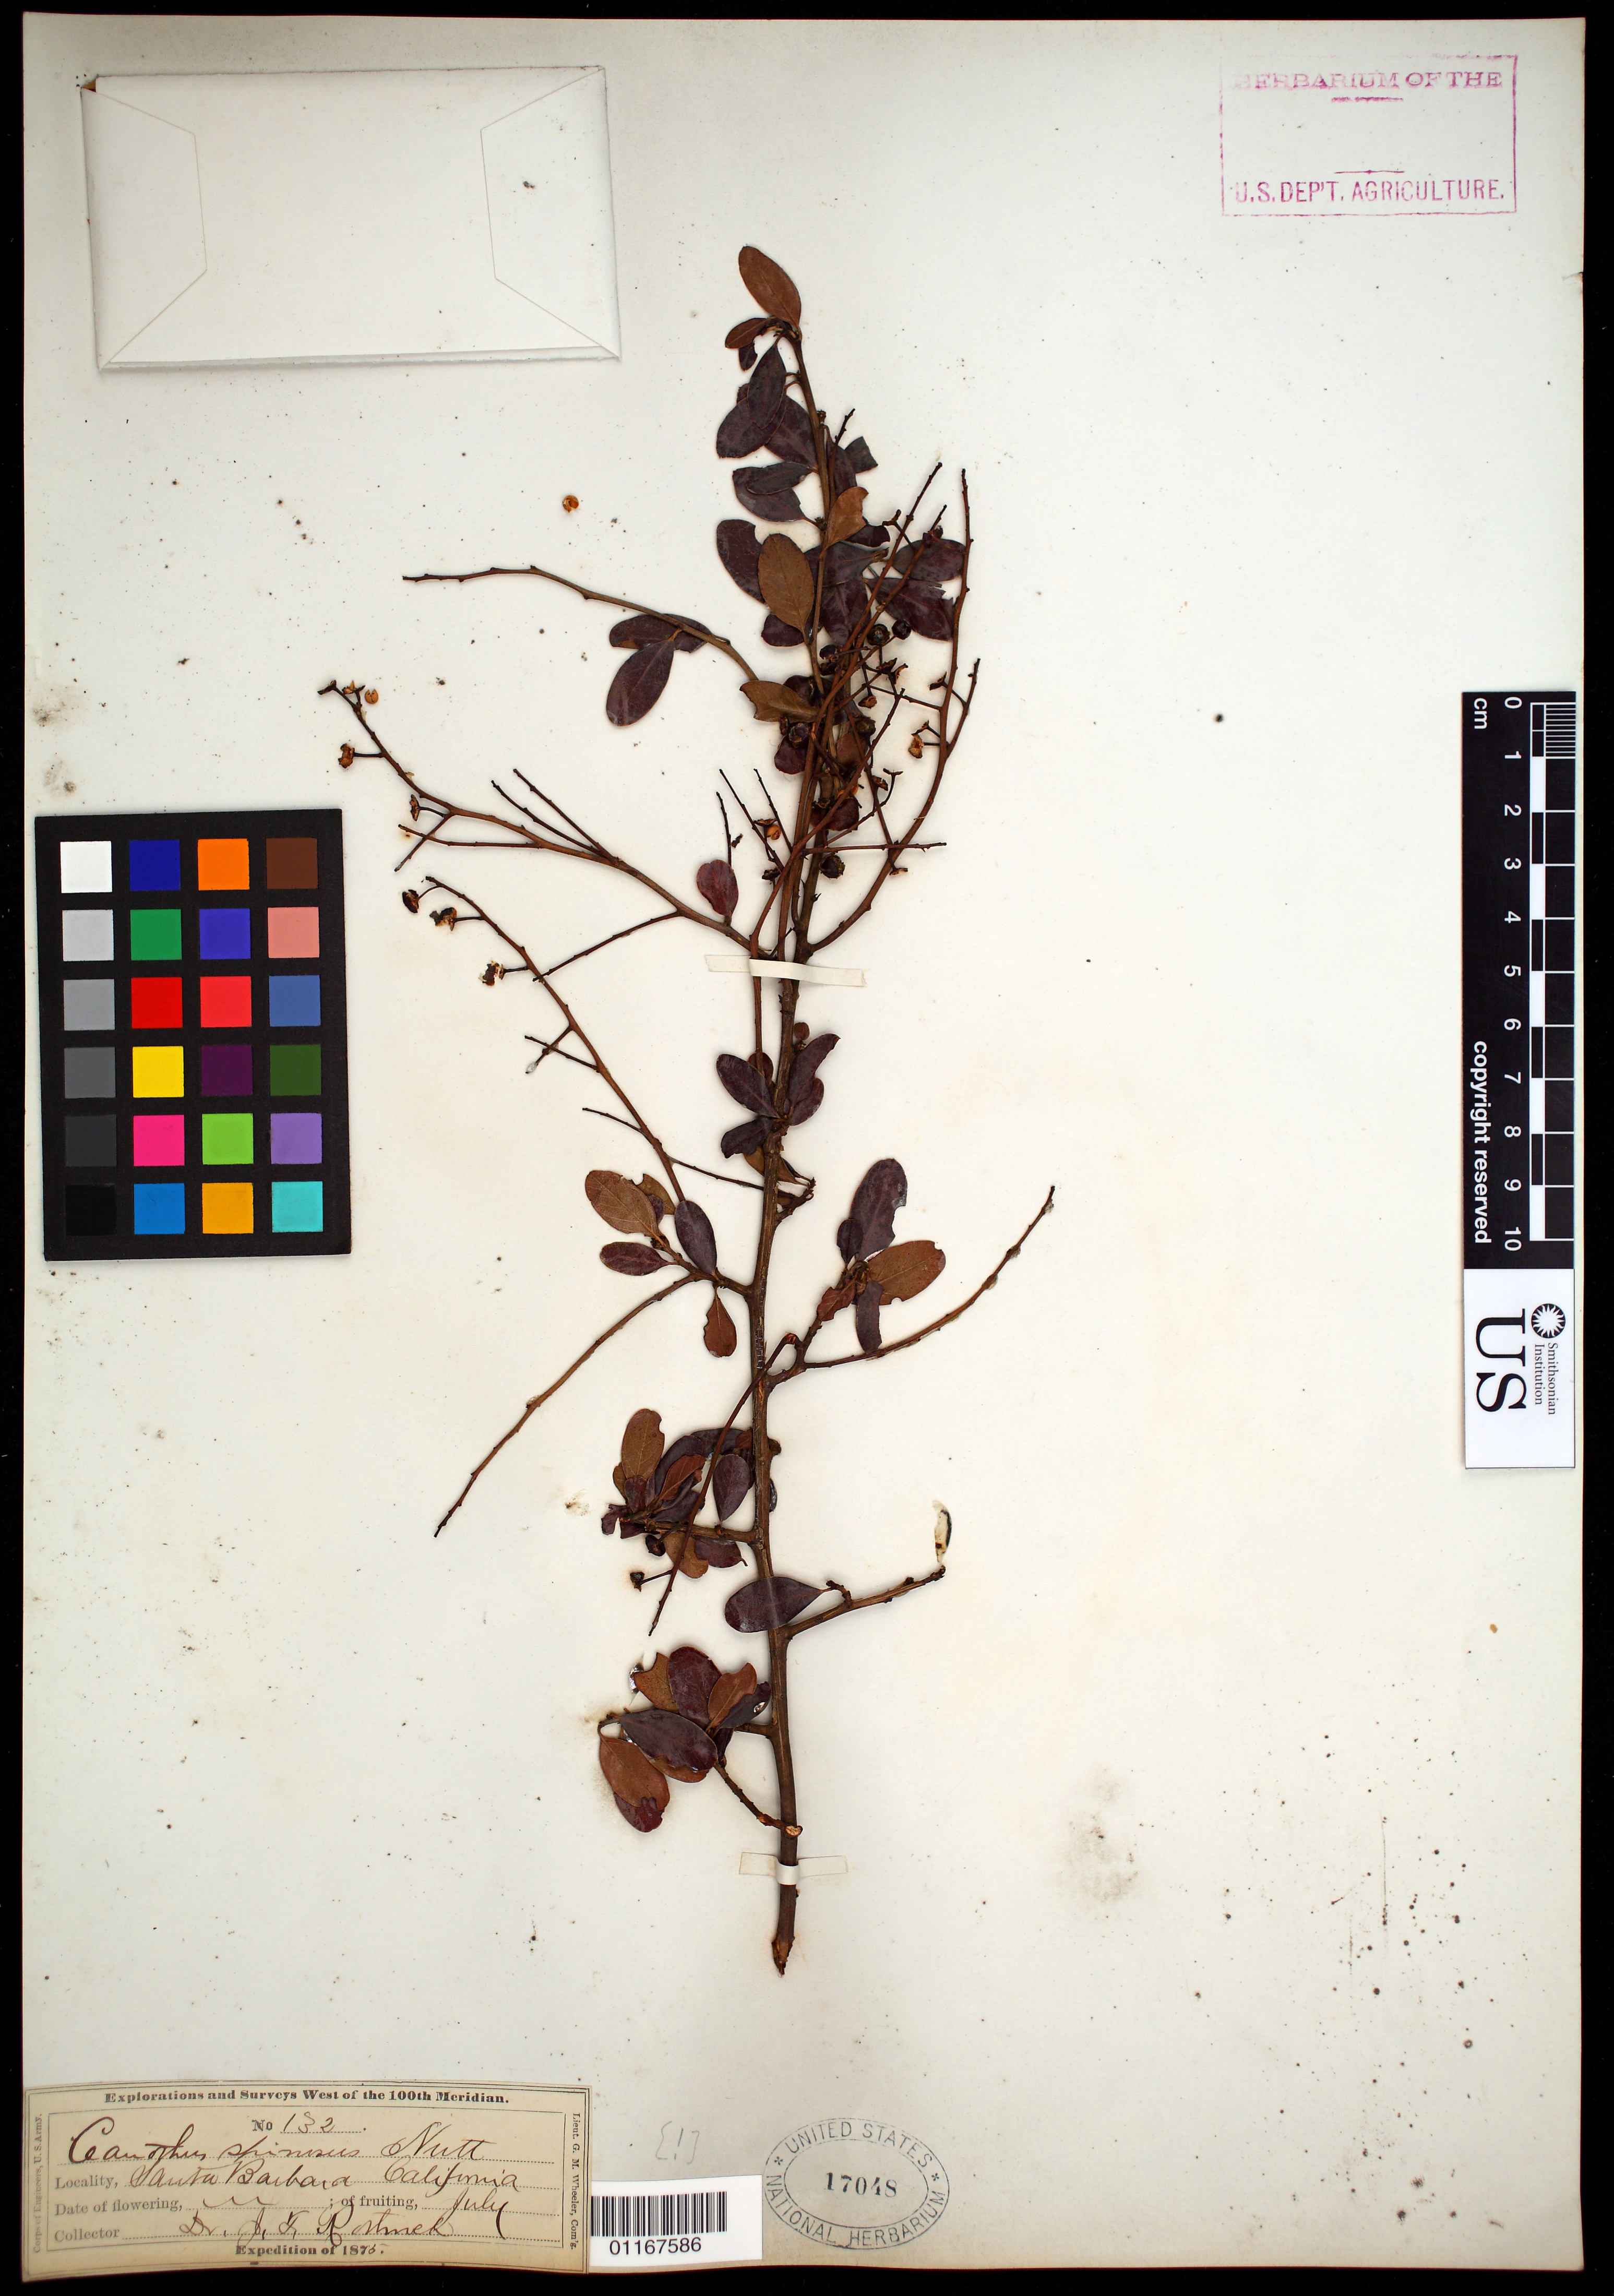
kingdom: Plantae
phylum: Tracheophyta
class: Magnoliopsida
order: Rosales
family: Rhamnaceae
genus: Ceanothus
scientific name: Ceanothus spinosus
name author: Nutt.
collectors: C. C. Parry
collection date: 1850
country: United States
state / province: California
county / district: Monterey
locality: Monterey.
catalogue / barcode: US 17047